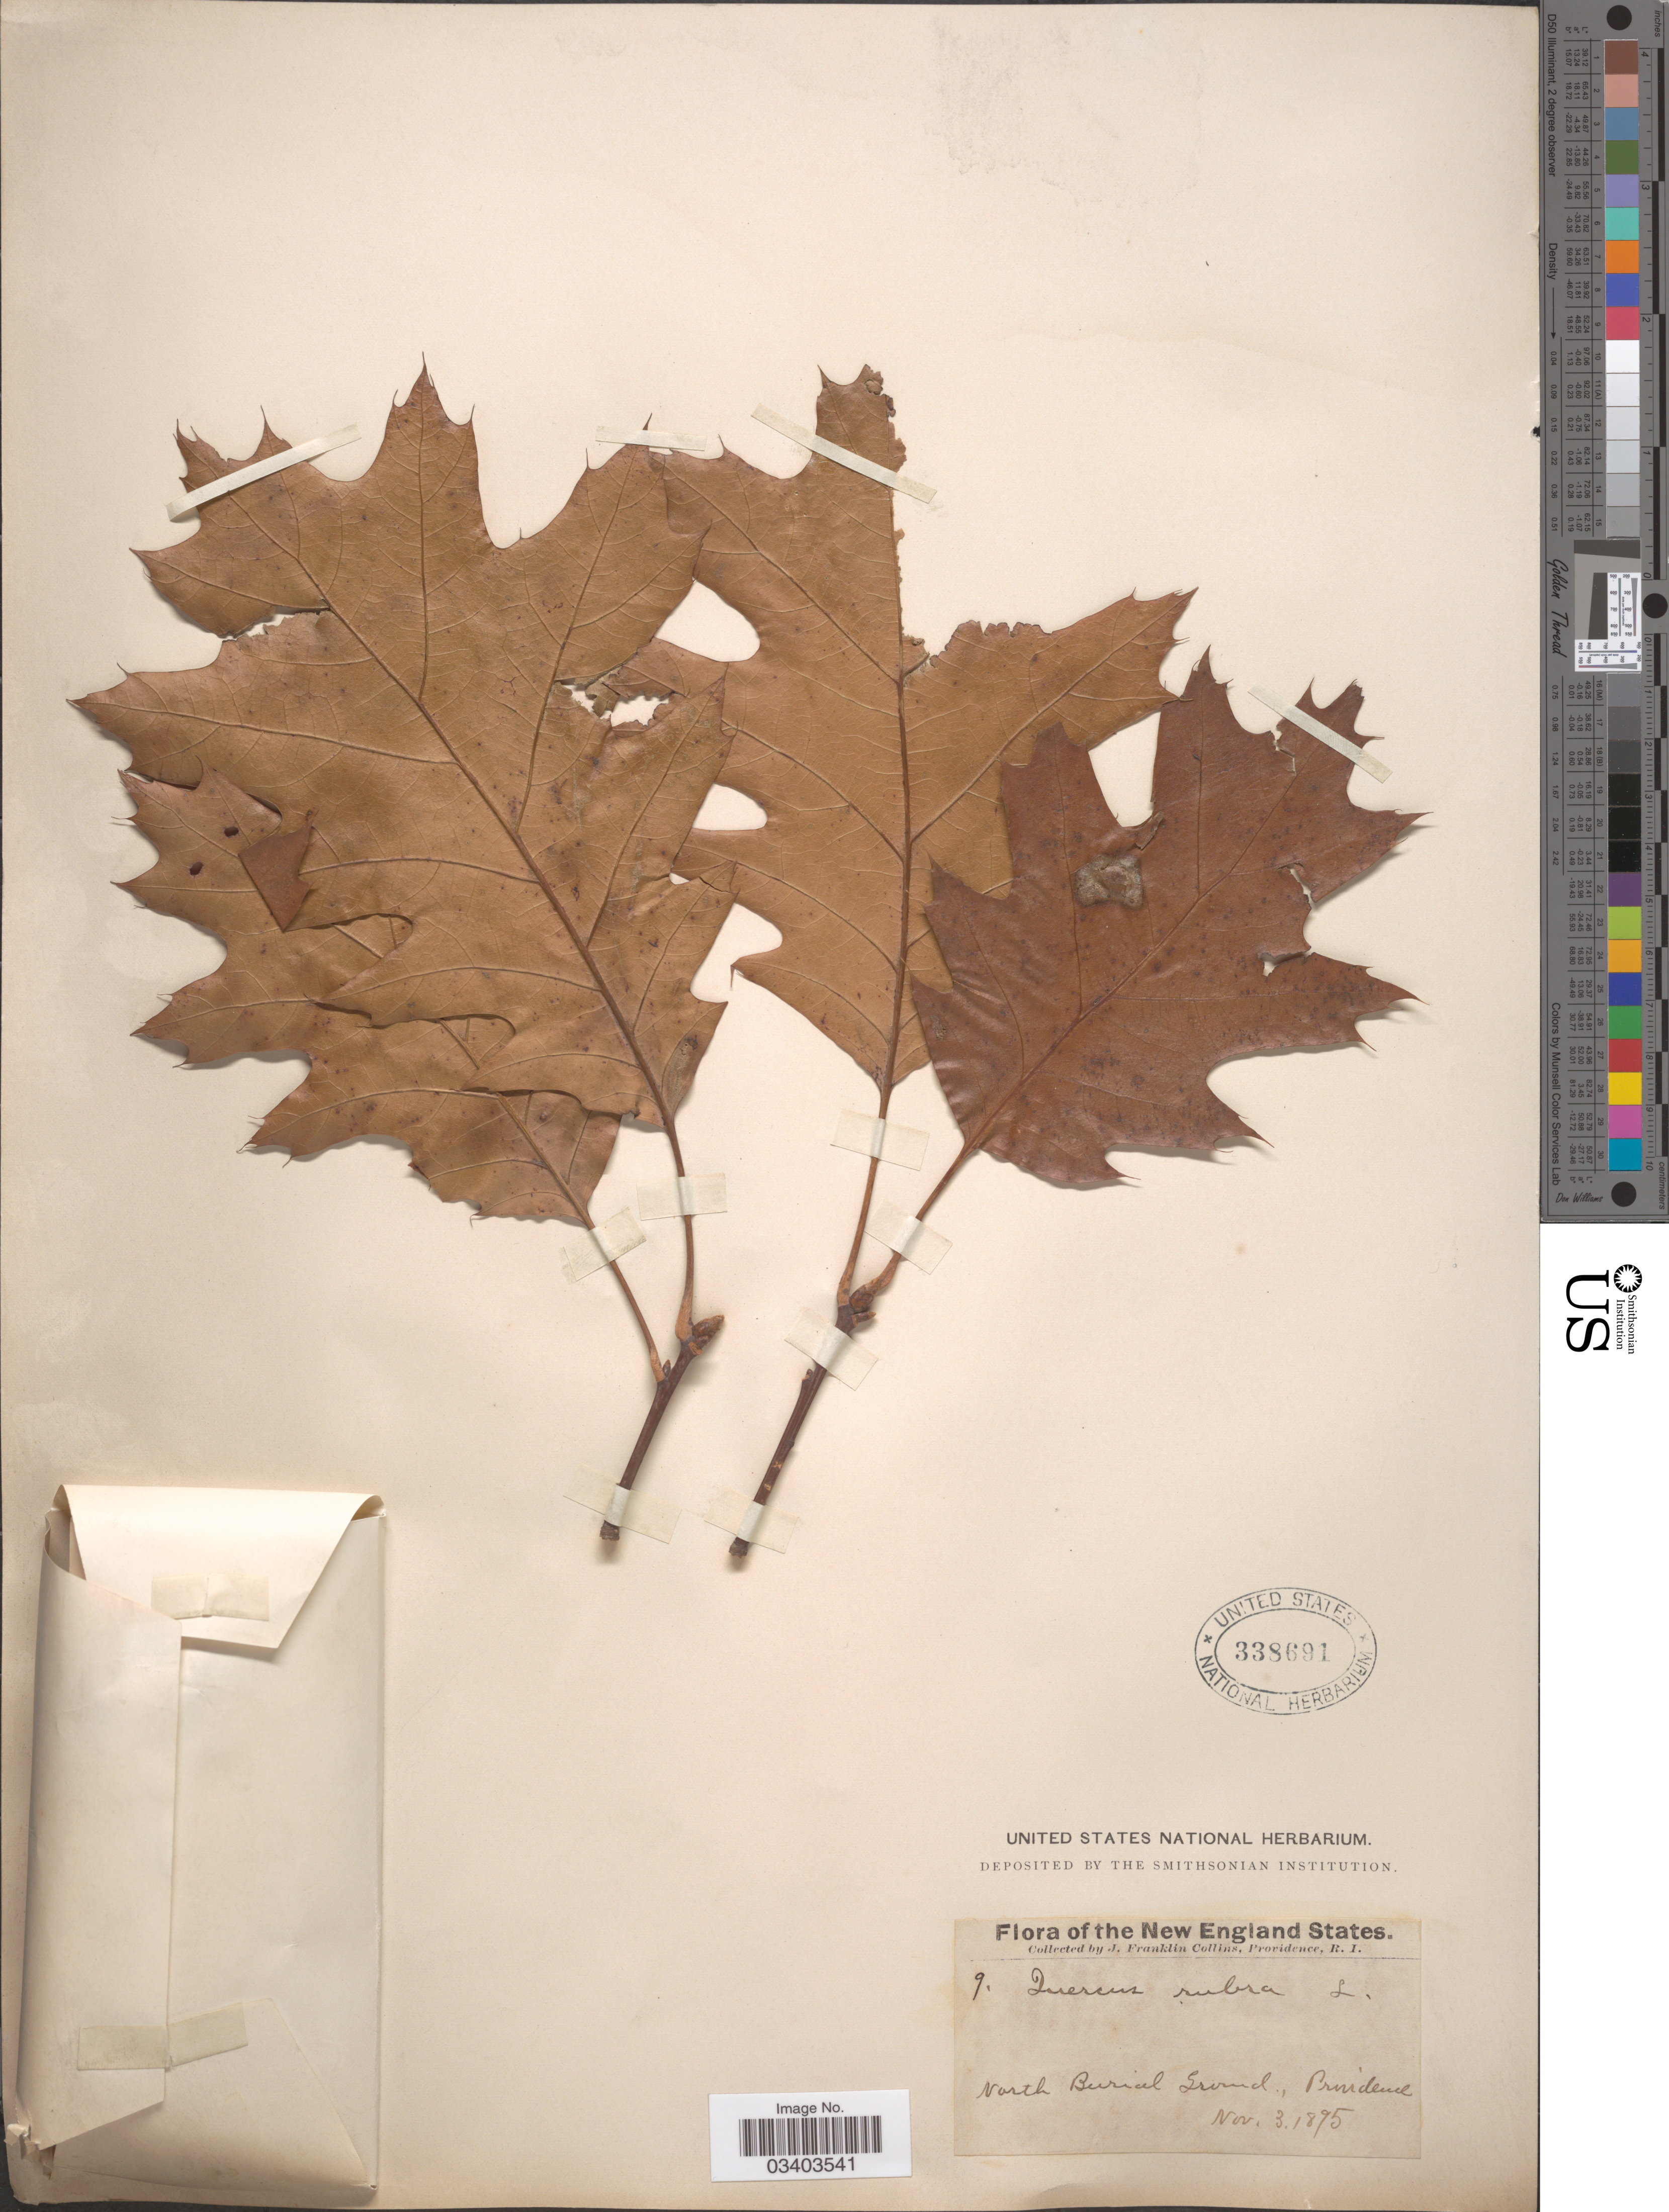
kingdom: Plantae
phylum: Tracheophyta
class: Magnoliopsida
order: Fagales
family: Fagaceae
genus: Quercus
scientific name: Quercus borealis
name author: F. Michx.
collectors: J. Collins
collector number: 9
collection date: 1895-11-03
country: United States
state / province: Rhode Island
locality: North Burial Ground, Providence.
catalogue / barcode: US 338691